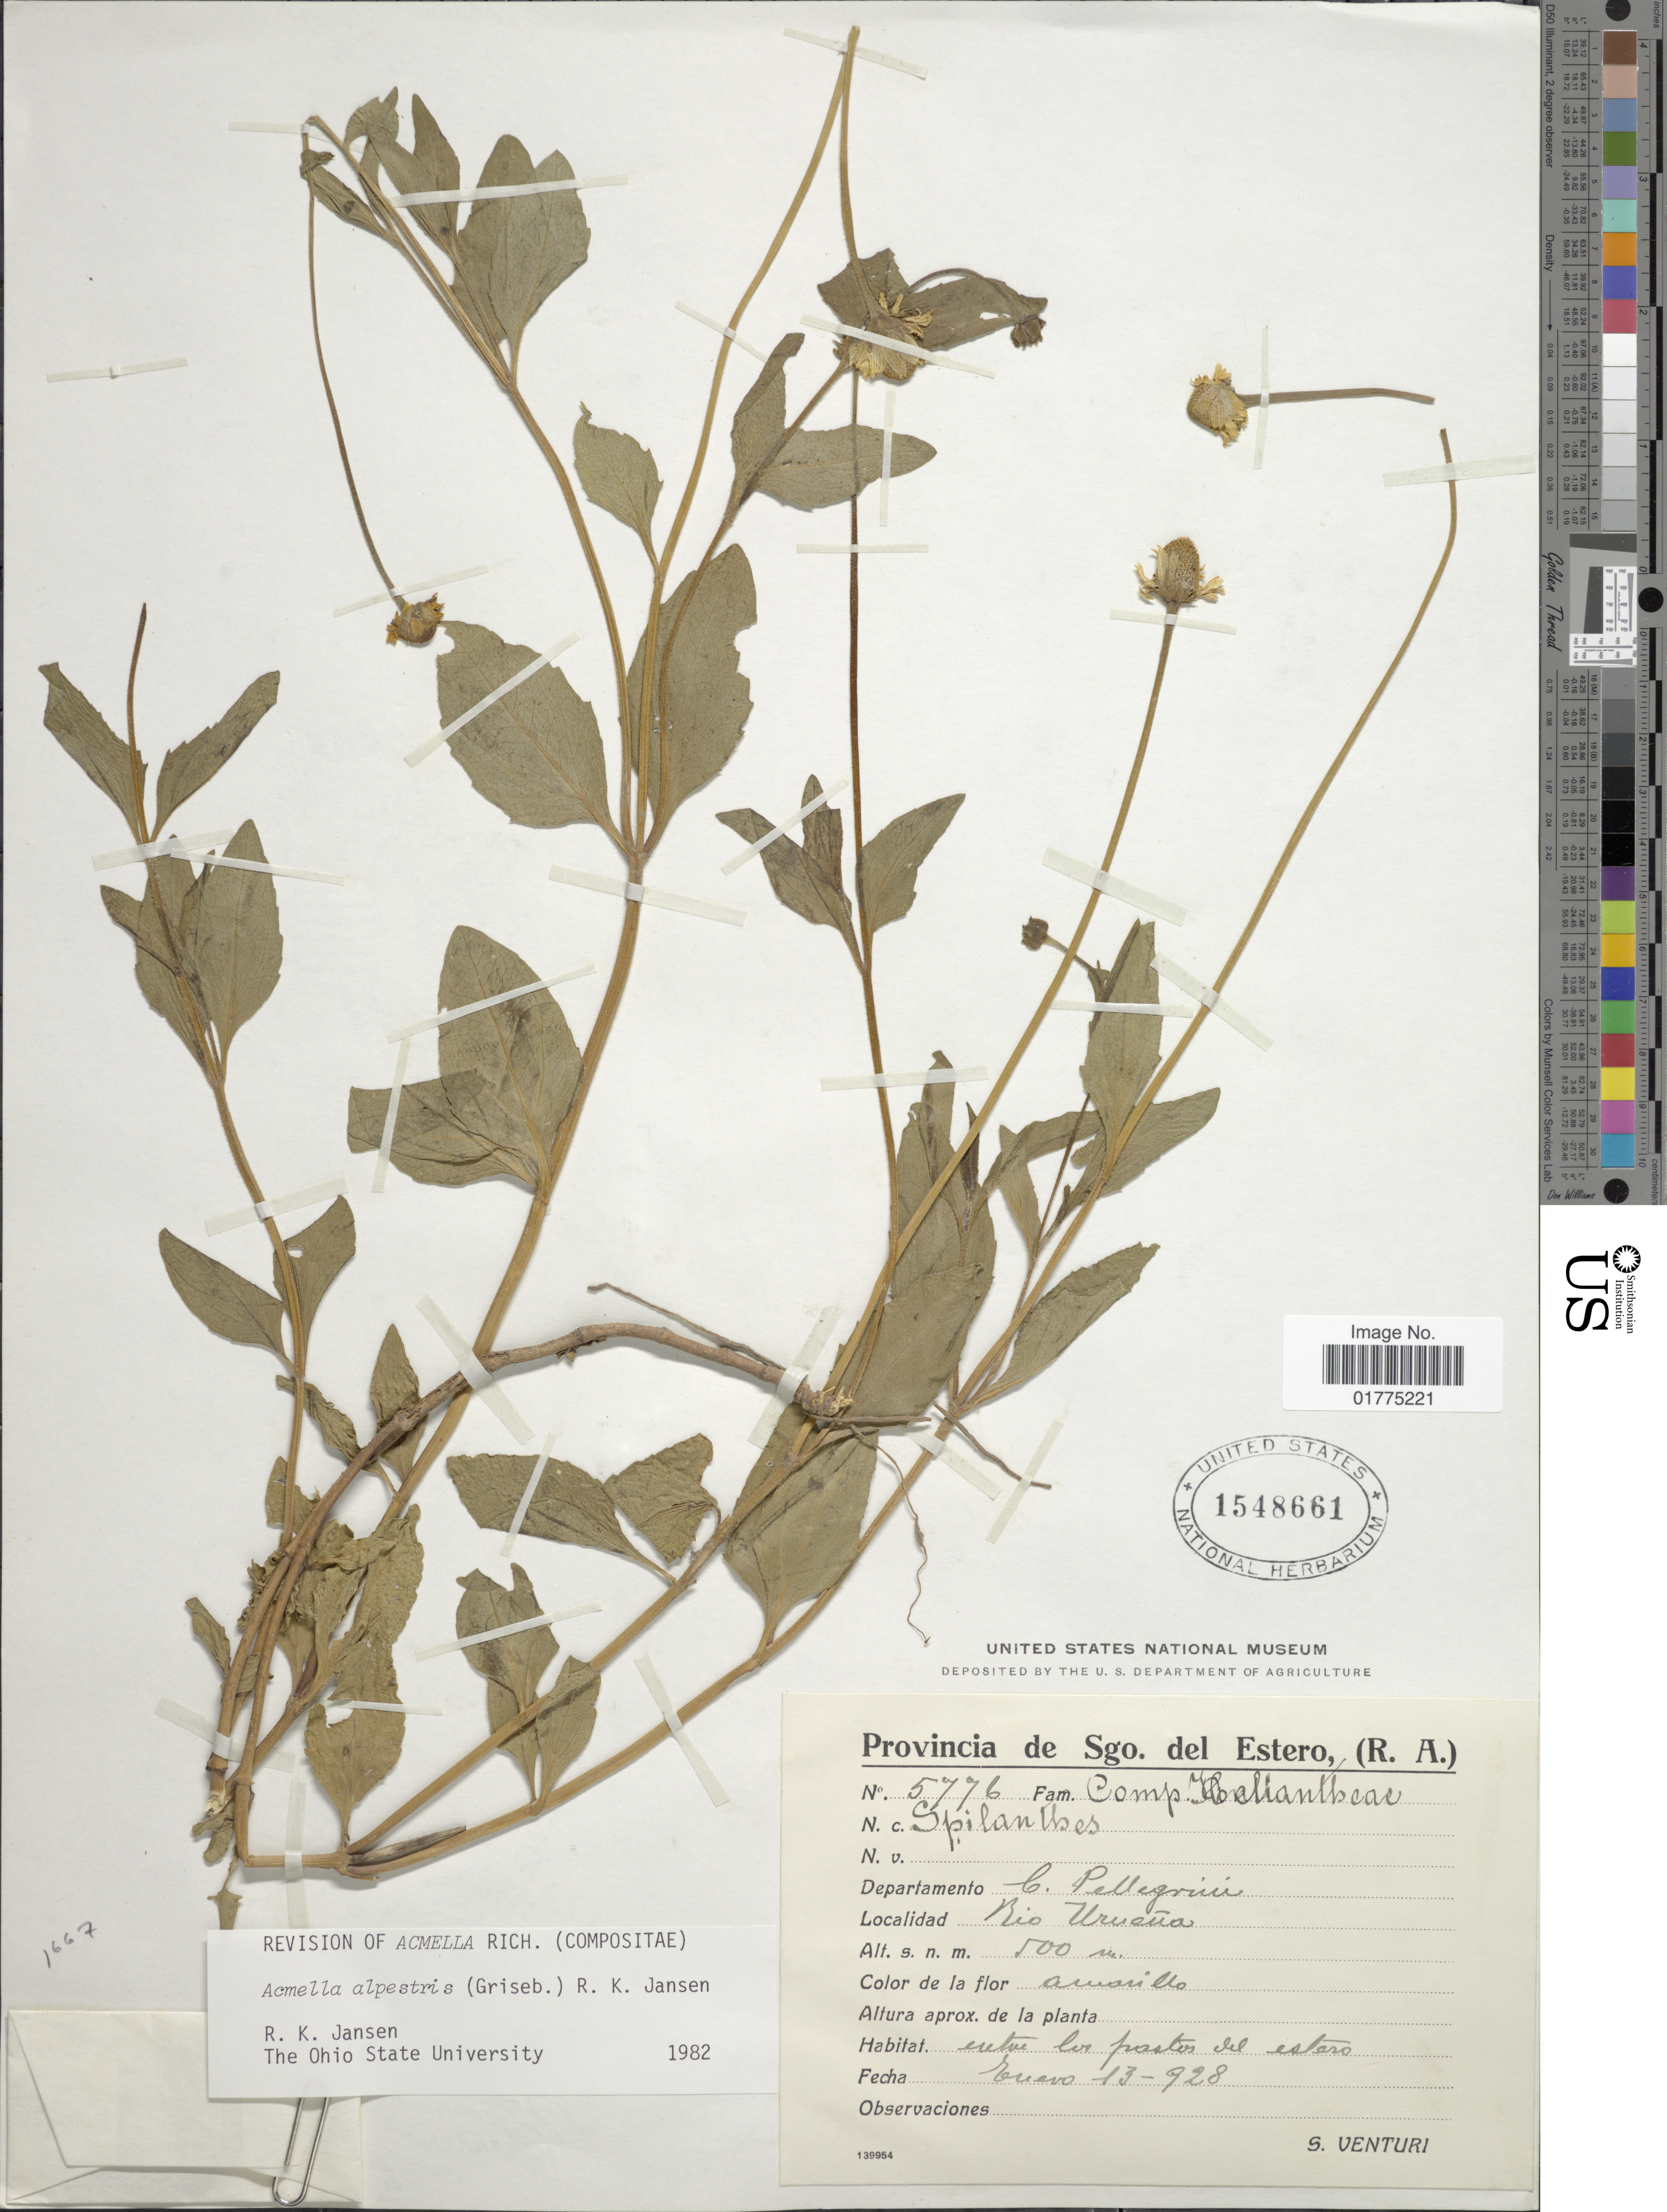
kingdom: Plantae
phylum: Tracheophyta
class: Magnoliopsida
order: Asterales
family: Asteraceae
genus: Acmella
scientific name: Acmella alpestris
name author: (Griseb.) R.K. Jansen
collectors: S. Venturi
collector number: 5776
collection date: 1928-01-13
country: Argentina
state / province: Santiago del Estero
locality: C. Pellegrini. Rio Urueña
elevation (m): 500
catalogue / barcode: US 1548661